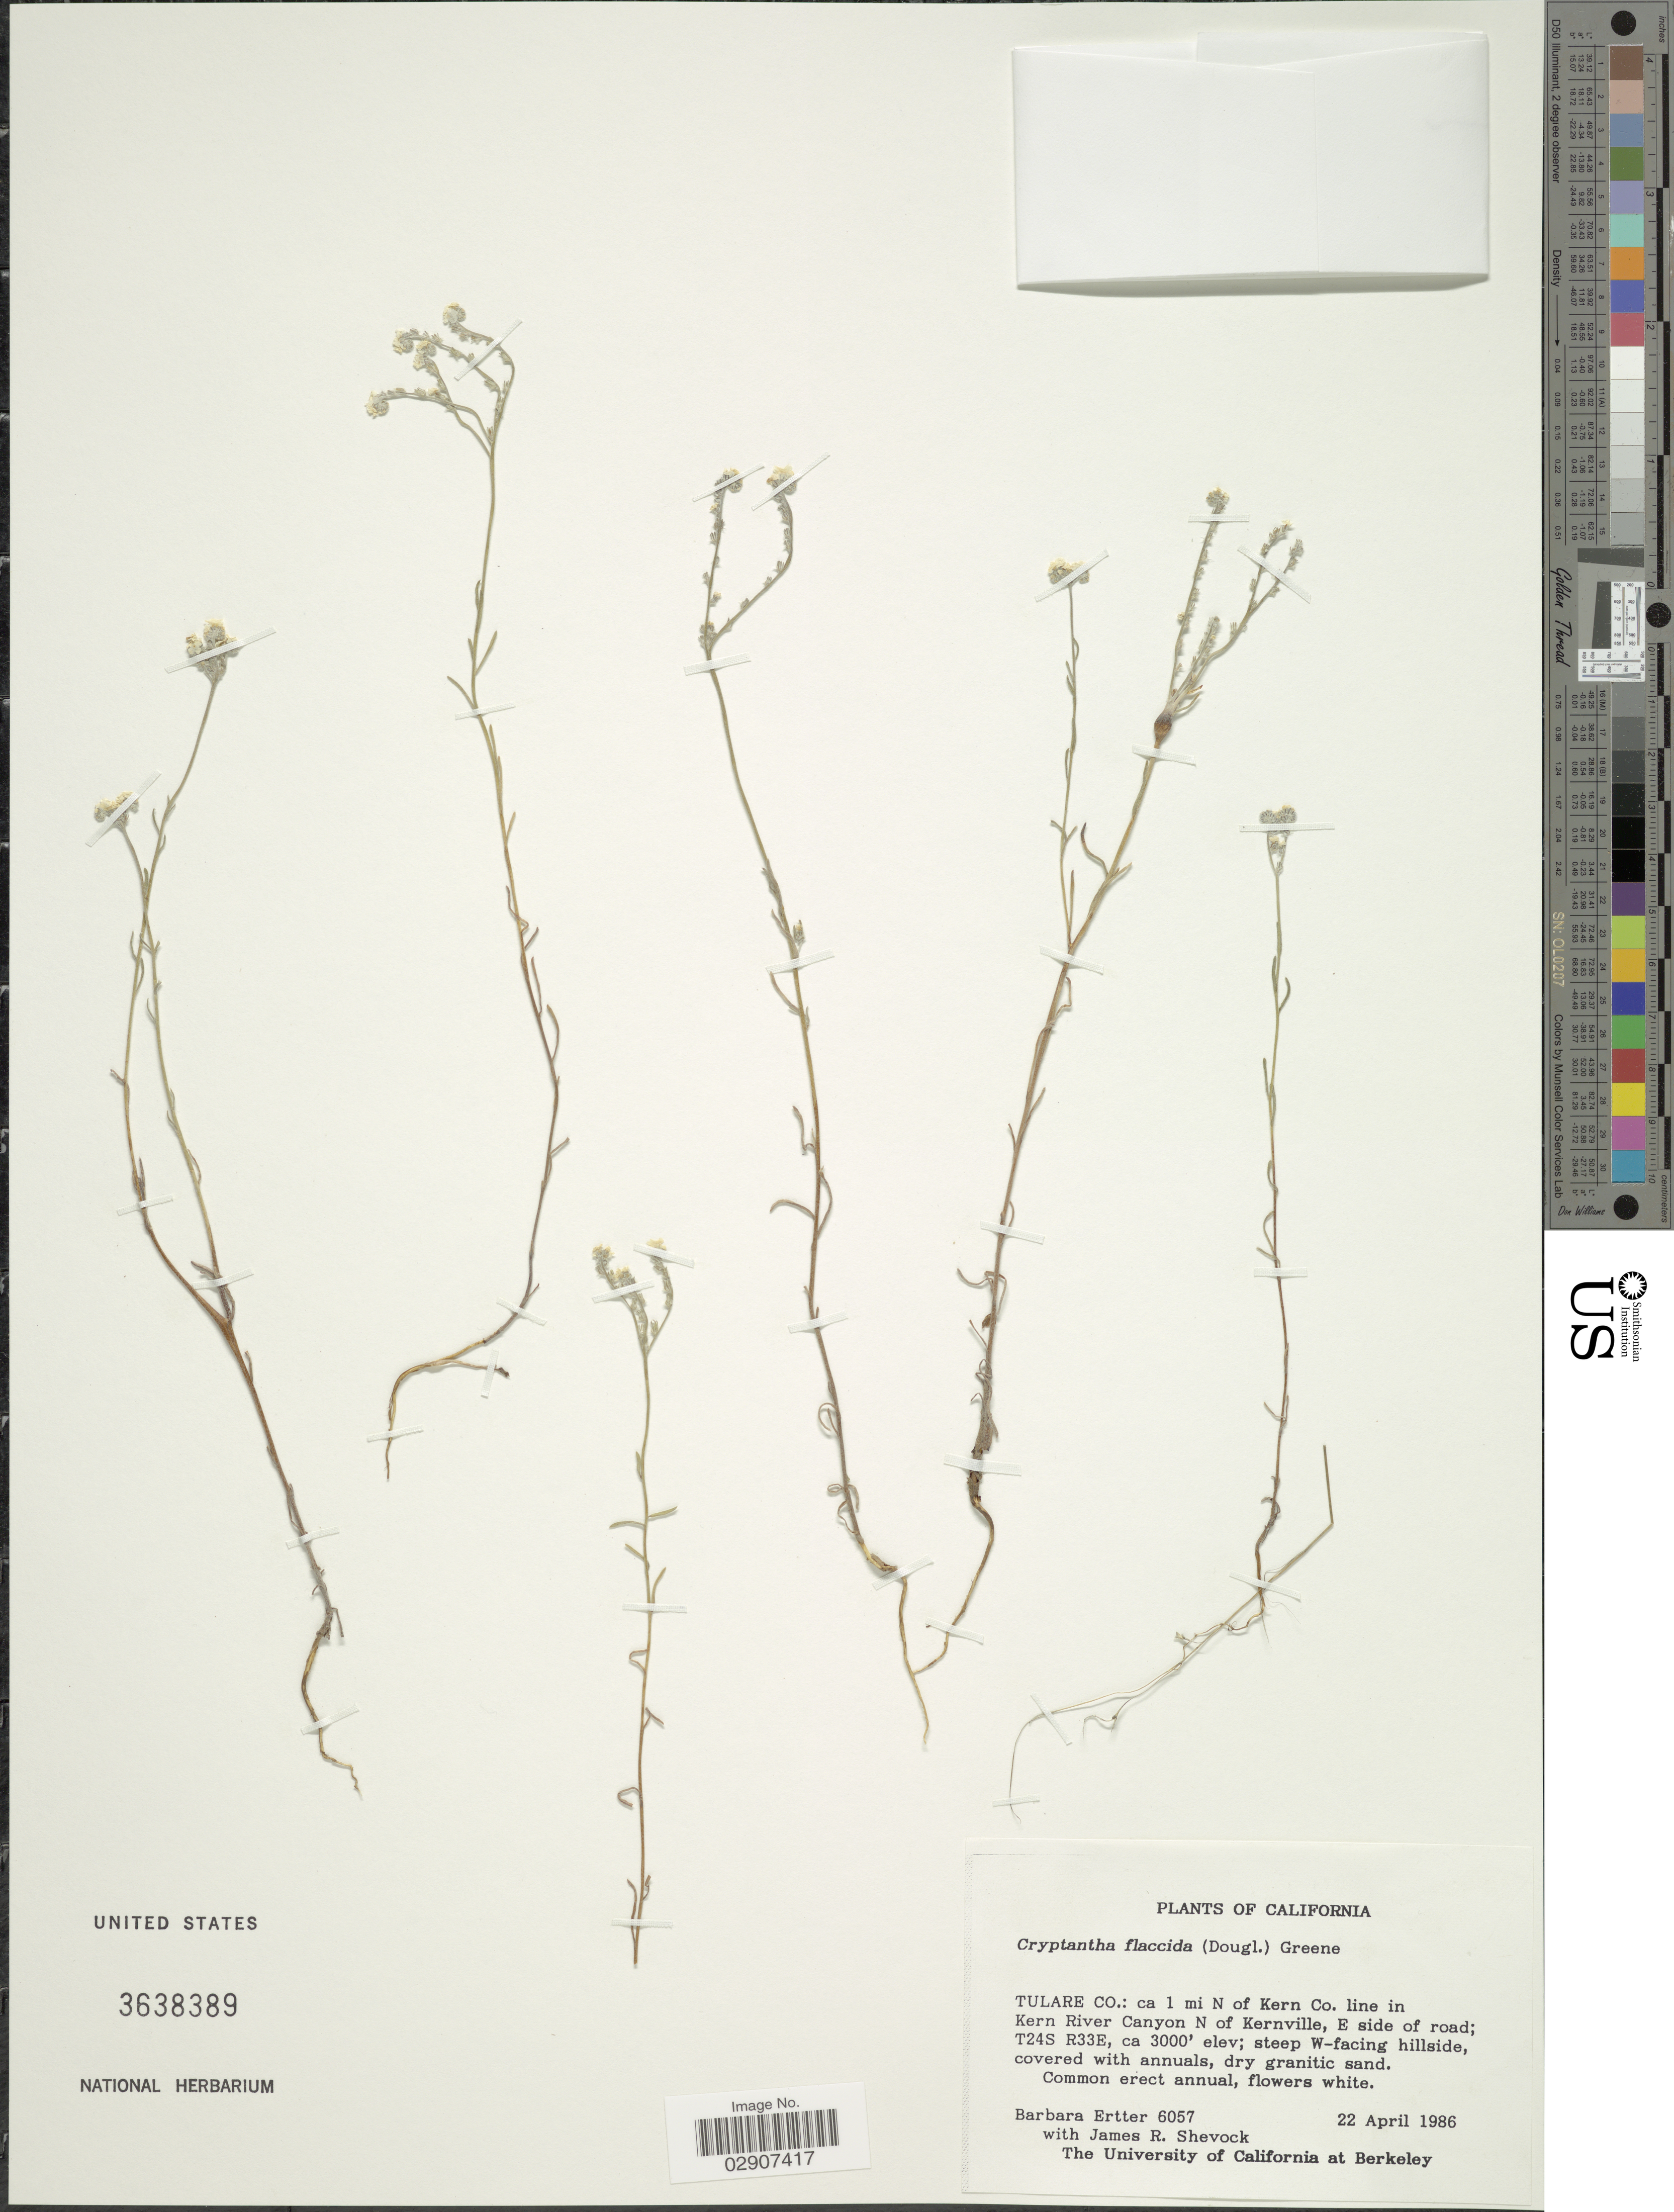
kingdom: Plantae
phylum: Tracheophyta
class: Magnoliopsida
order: Boraginales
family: Boraginaceae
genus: Cryptantha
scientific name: Cryptantha flaccida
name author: (Douglas ex Lehm.) Greene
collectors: B. Ertter & J. R. Shevock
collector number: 6057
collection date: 1986-04-22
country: United States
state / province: California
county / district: Tulare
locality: Tulare Co.: ca 1 mi N of Kern Co. line in Kern River Canyon N of Kernville, E side of road, T24S, R33E.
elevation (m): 914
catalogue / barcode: US 3638389